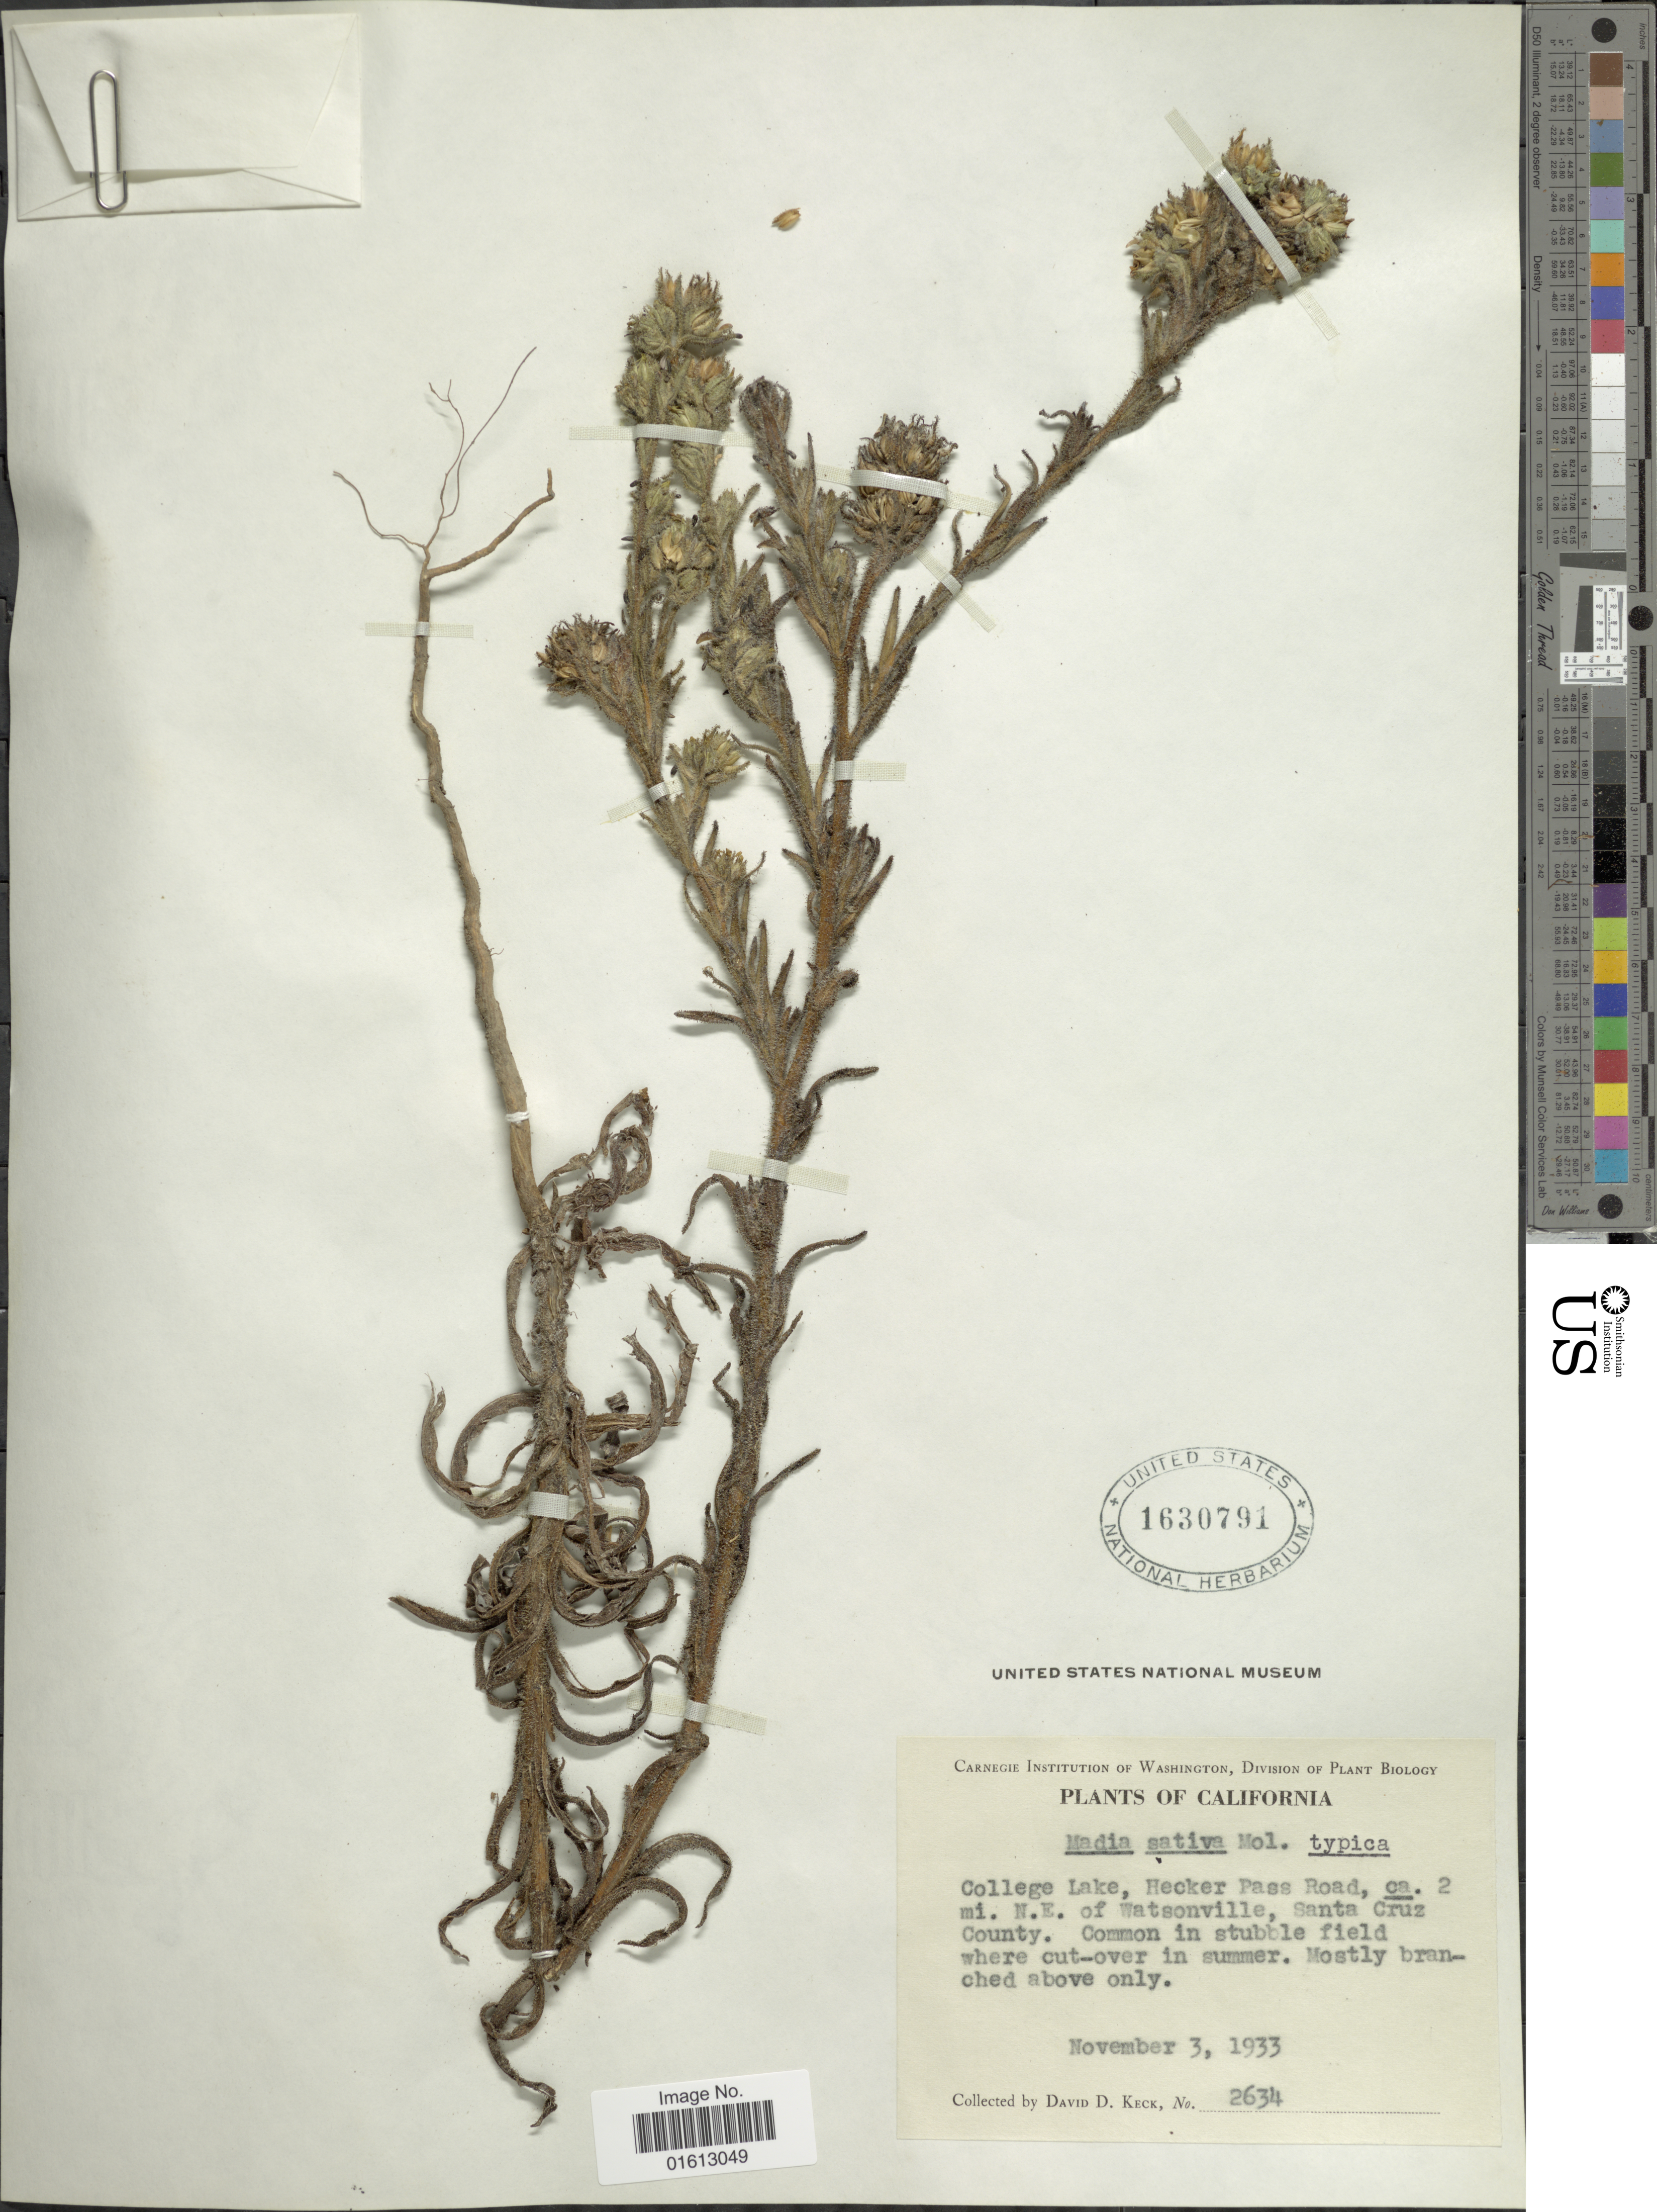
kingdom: Plantae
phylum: Tracheophyta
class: Magnoliopsida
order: Asterales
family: Asteraceae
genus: Madia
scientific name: Madia sativa subsp. sativa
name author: Molina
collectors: D. D. Keck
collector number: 2634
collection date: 1933-11-03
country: United States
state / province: California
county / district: Santa Cruz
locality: California, College Lake, Hecker Pass Road, ca. 2 ,i. N.E. of Watsonville, Santa Cruz County.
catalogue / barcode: US 1630791